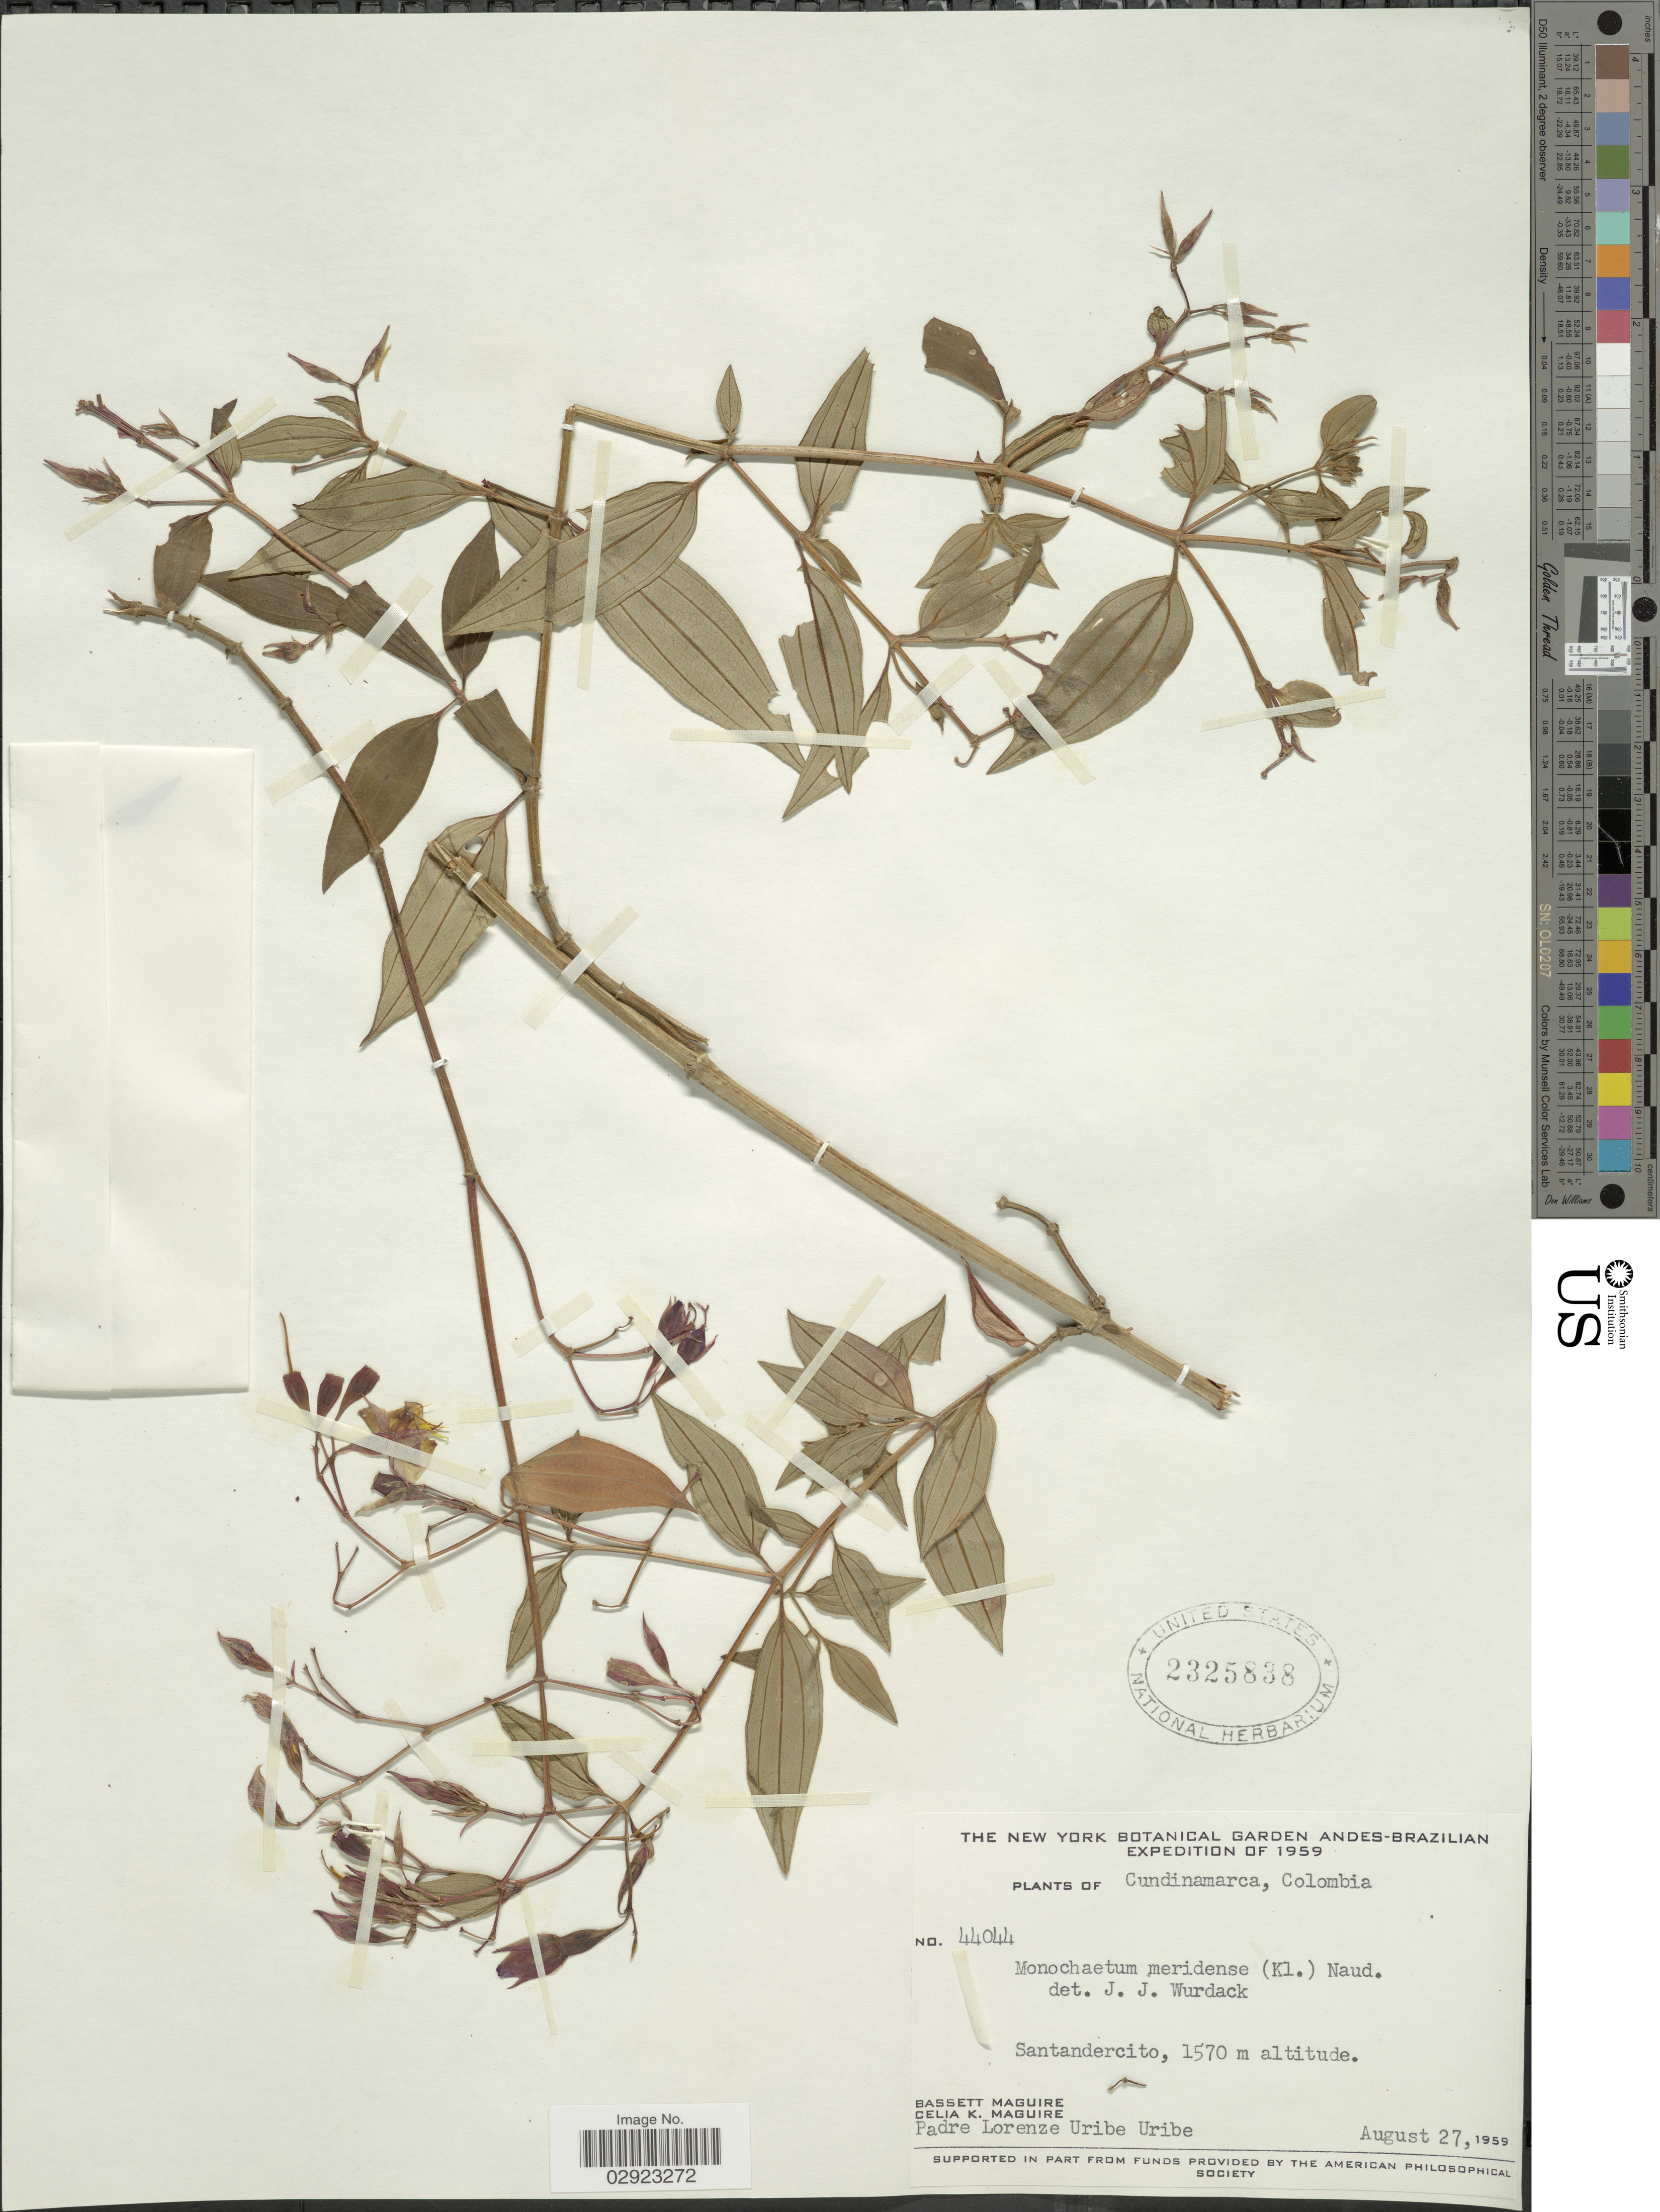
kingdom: Plantae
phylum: Tracheophyta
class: Magnoliopsida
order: Myrtales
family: Melastomataceae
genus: Monochaetum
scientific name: Monochaetum meridense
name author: (H. Karst.) Naudin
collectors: B. Maguire, C. K. Maguire & P. Uribe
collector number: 44044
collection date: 1959-08-27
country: Colombia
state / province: Cundinamarca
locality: Santandercito.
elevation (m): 1570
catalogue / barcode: US 2325838